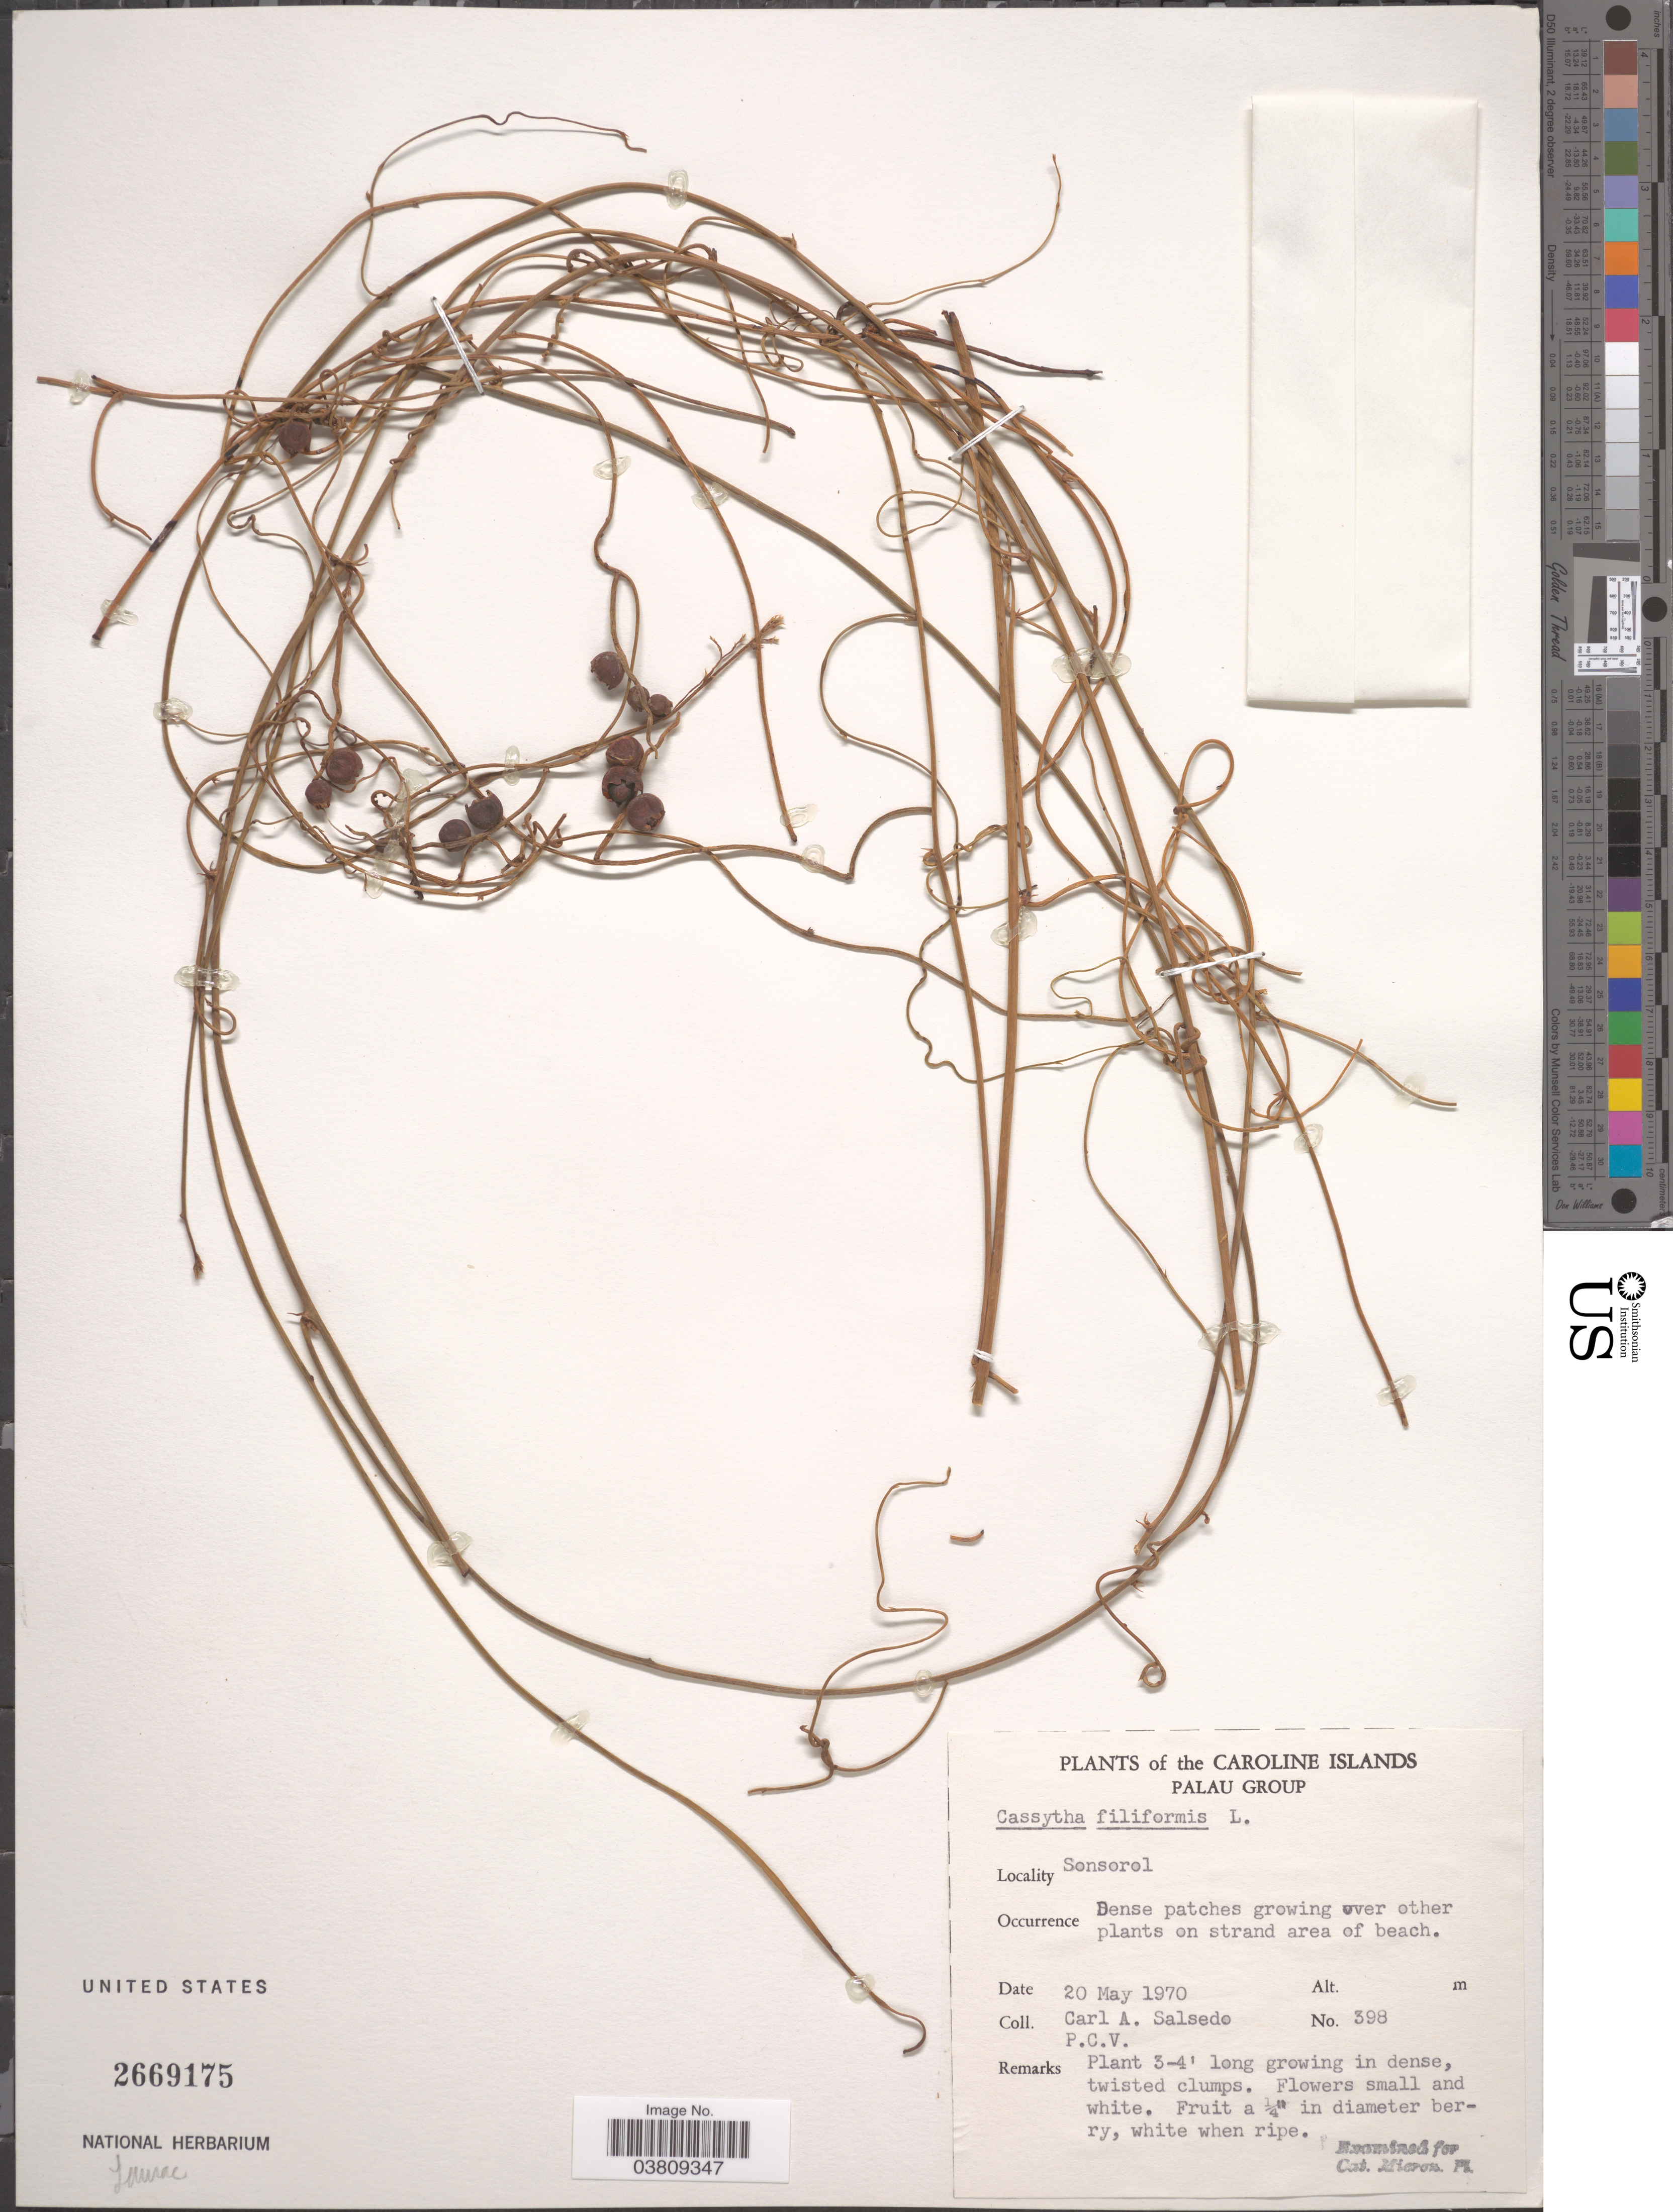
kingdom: Plantae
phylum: Tracheophyta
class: Magnoliopsida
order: Laurales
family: Lauraceae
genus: Cassytha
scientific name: Cassytha filiformis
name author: L.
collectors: C.A. Salsedo & P. C. V.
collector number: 398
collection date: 1970-05-20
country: Palau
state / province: Belau Outliers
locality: The Caroline Islands. Palau Group. Sonsorol.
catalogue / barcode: US 2669175